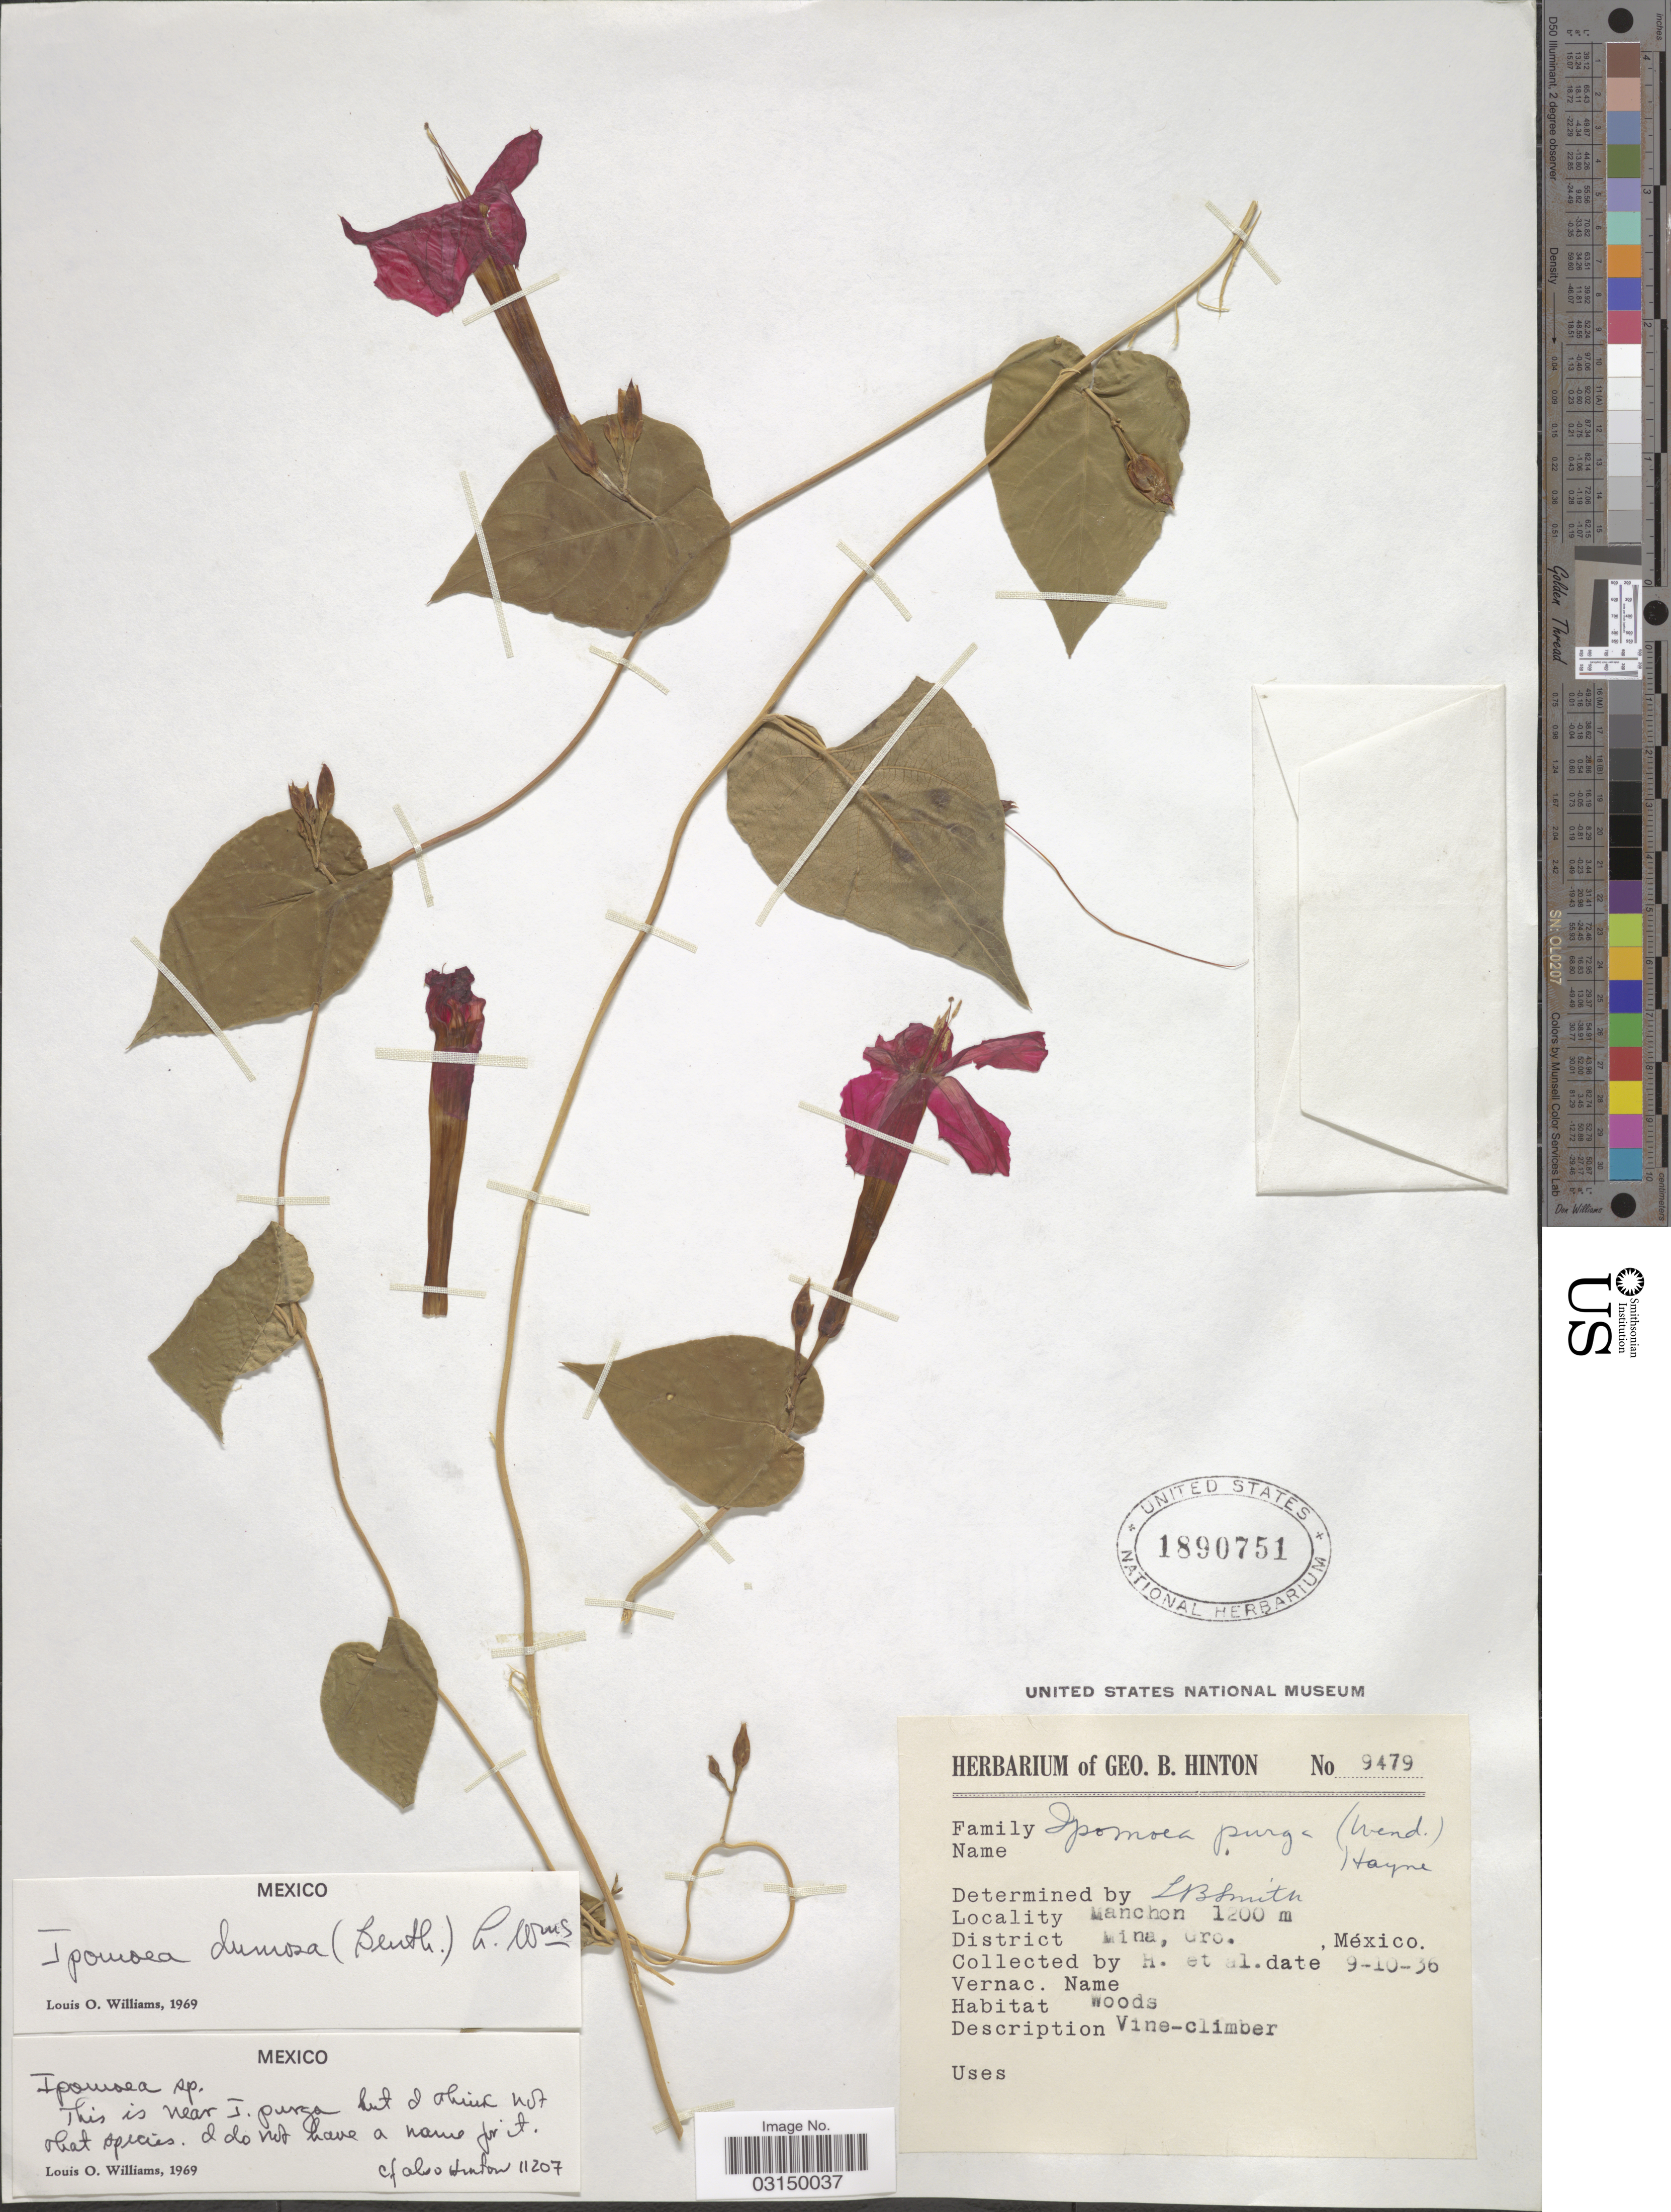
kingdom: Plantae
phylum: Tracheophyta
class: Magnoliopsida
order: Solanales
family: Convolvulaceae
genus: Ipomoea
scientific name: Ipomoea dumosa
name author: (Benth.) L.O. Williams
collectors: G. B. Hinton & et al.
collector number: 9479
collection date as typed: Transcribed d/m/y: 9/10/36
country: Mexico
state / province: Guerrero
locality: Manchon, District Mina.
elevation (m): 1200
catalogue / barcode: US 1890751